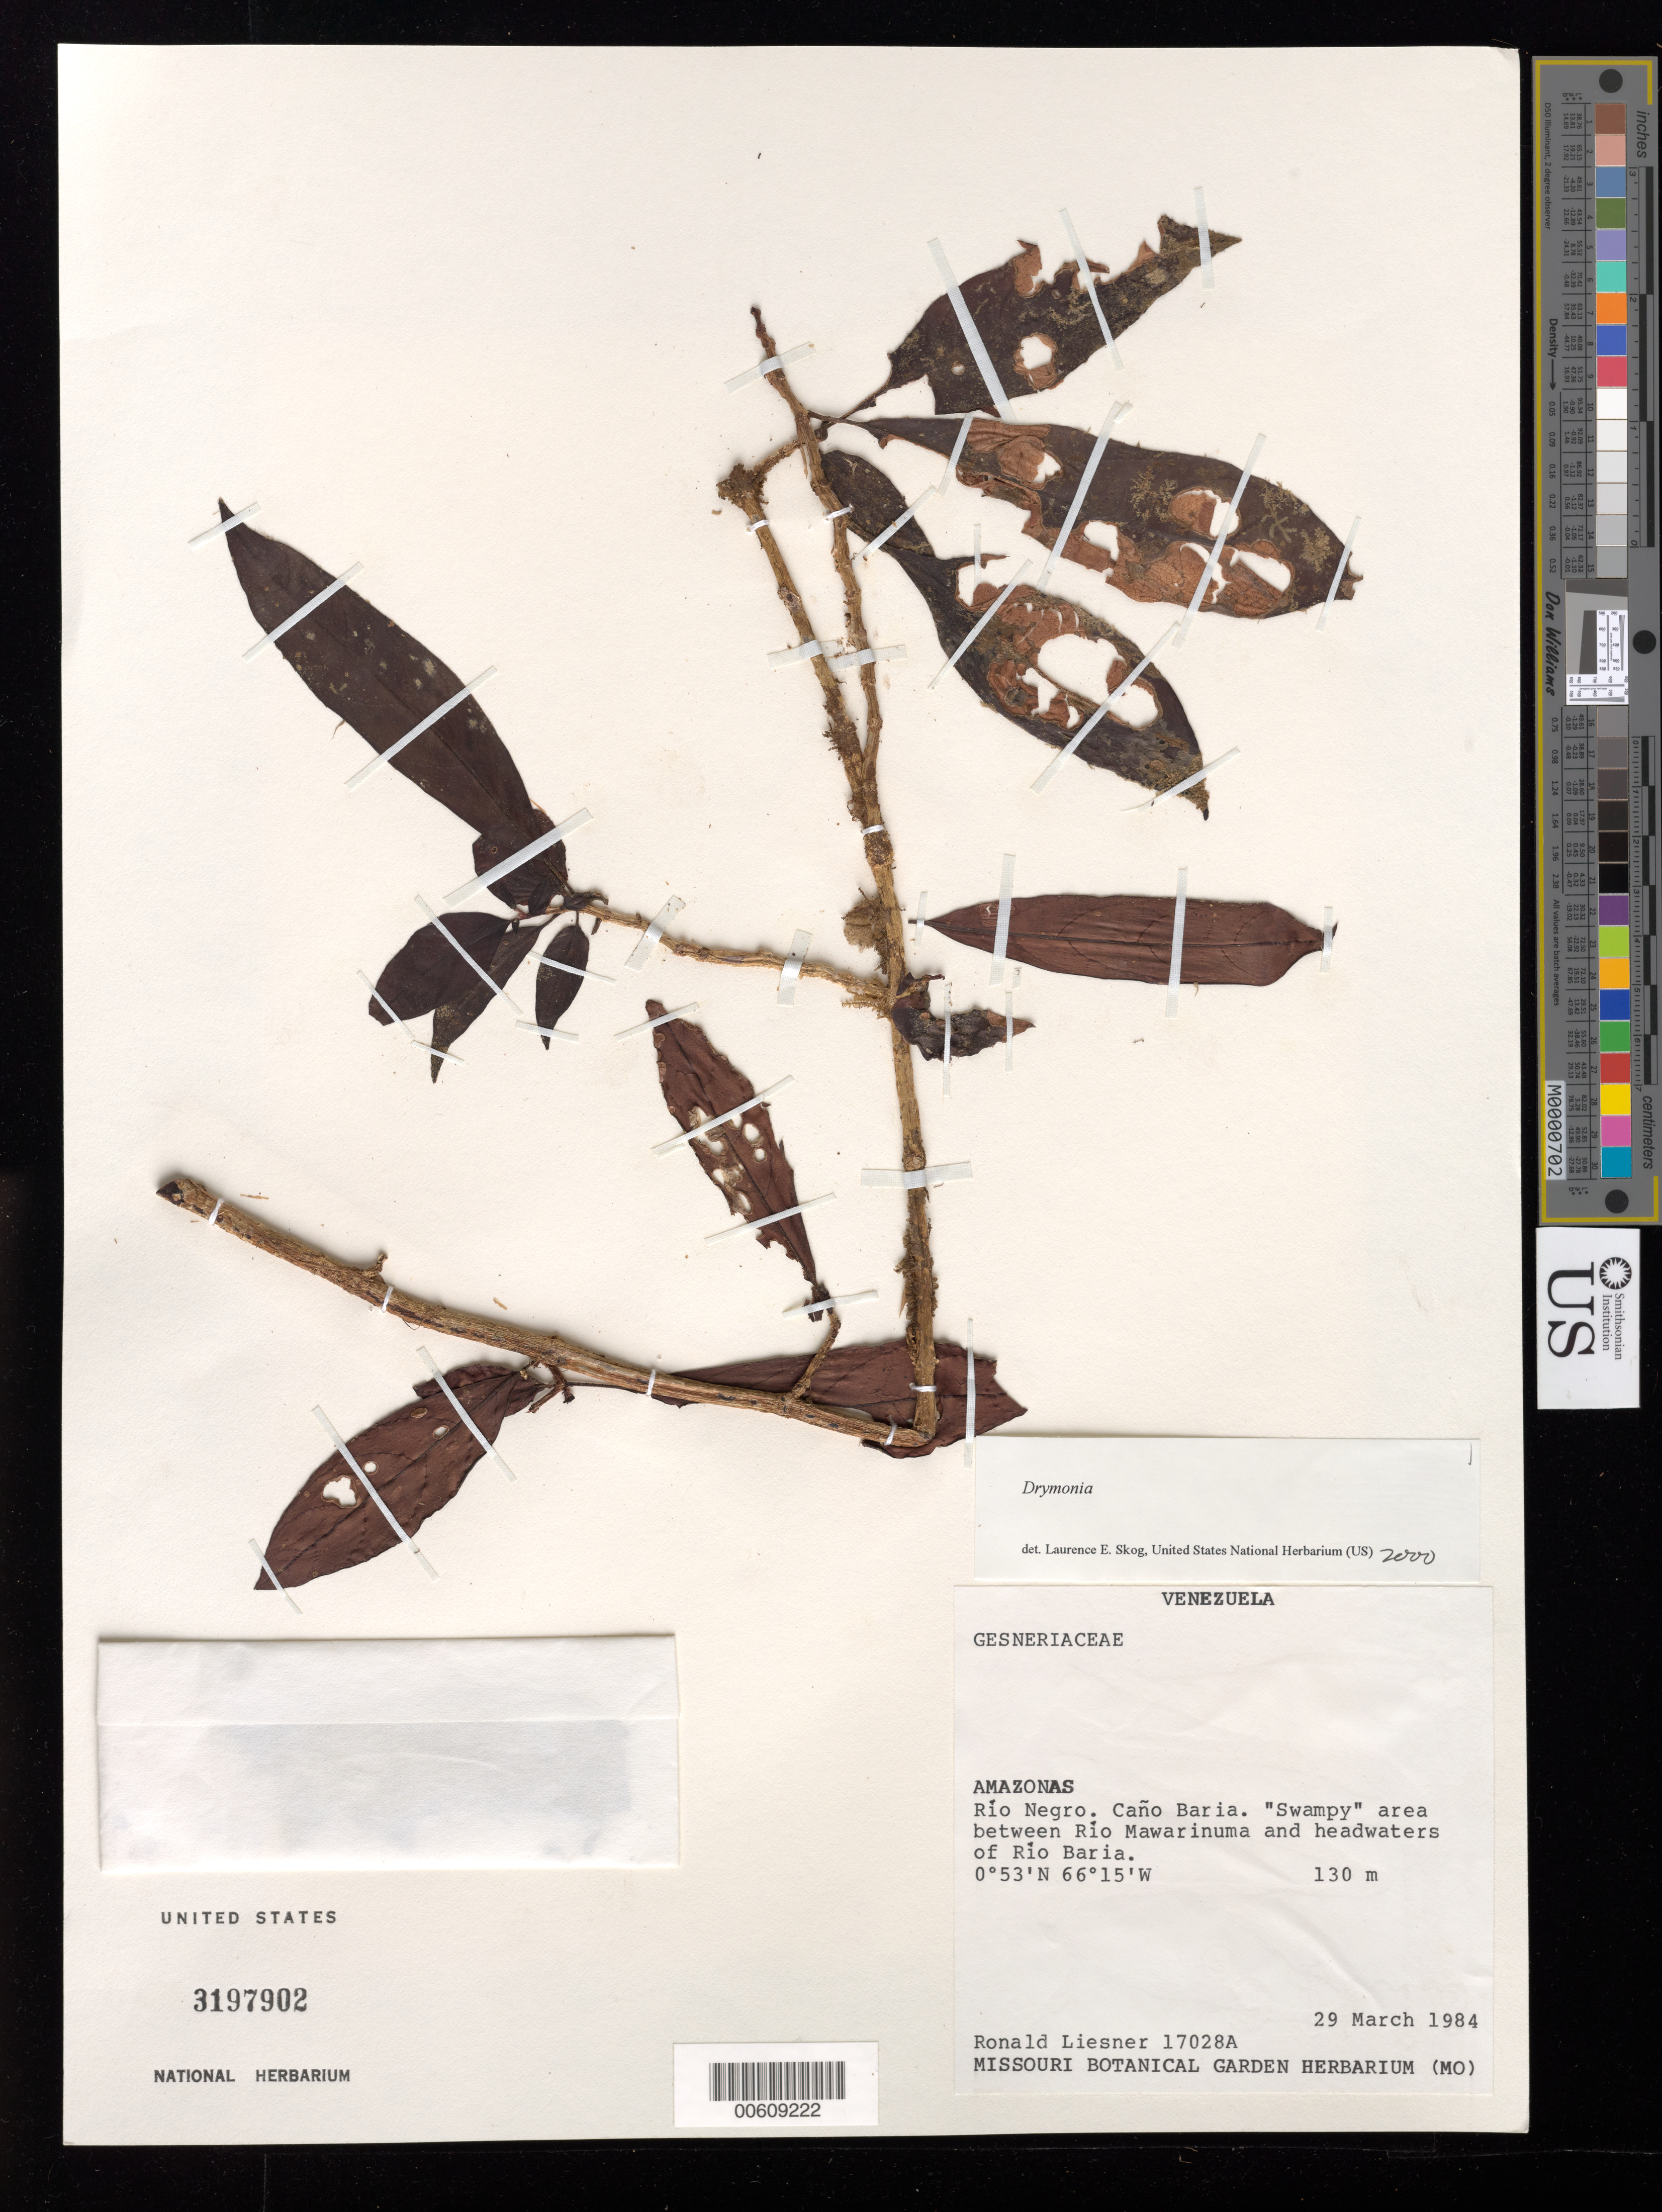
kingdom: Plantae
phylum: Tracheophyta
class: Magnoliopsida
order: Lamiales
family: Gesneriaceae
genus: Drymonia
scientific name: Drymonia sp.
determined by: Skog, Laurence E.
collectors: R. L. Liesner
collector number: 17028 A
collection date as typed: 29 Mar 1984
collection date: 1984-03-29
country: Venezuela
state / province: Amazonas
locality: Río Negro, Caño Baria, between Río Mawarinuma and headwaters of Río Baria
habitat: Swampy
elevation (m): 130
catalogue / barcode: US 3197902